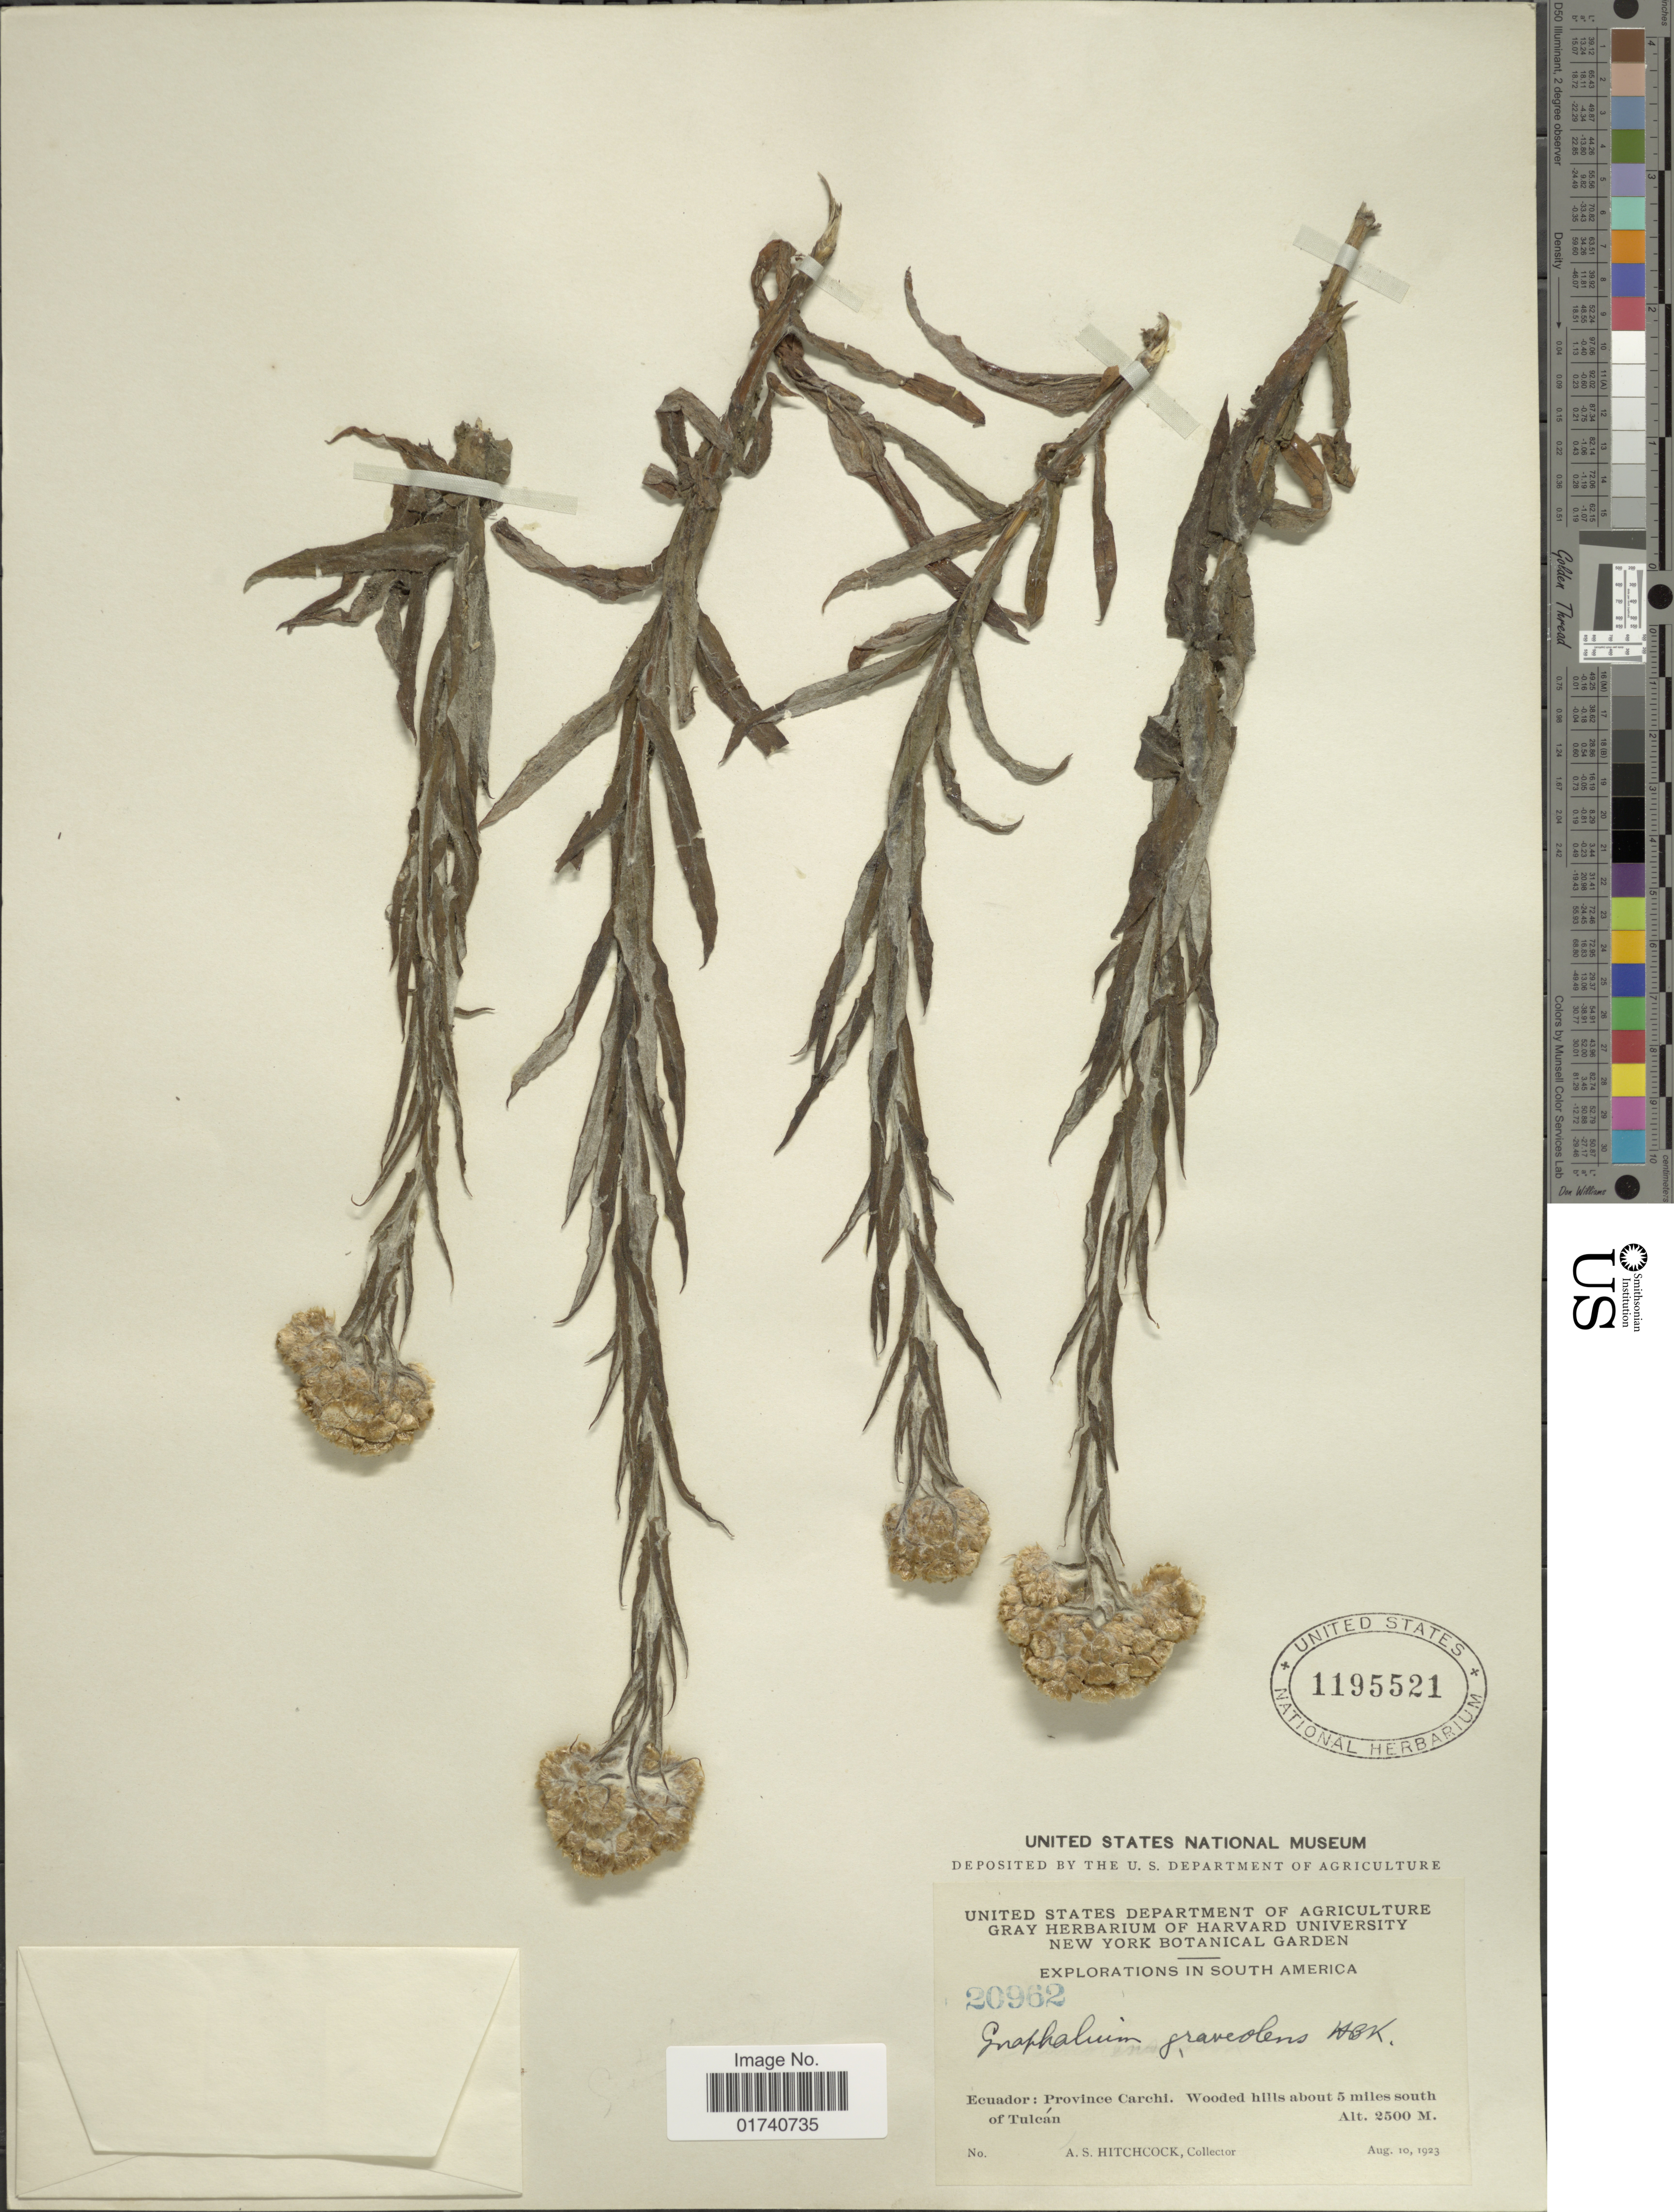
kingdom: Plantae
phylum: Tracheophyta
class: Magnoliopsida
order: Asterales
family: Asteraceae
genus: Pseudognaphalium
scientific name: Pseudognaphalium graveolens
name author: Anderb.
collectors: A. S. Hitchcock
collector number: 20962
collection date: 1923-08-10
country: Ecuador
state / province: Carchi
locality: Province Carchi. Wooded hills above 5 miles south of Tulcan.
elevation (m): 2500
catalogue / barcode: US 1195521